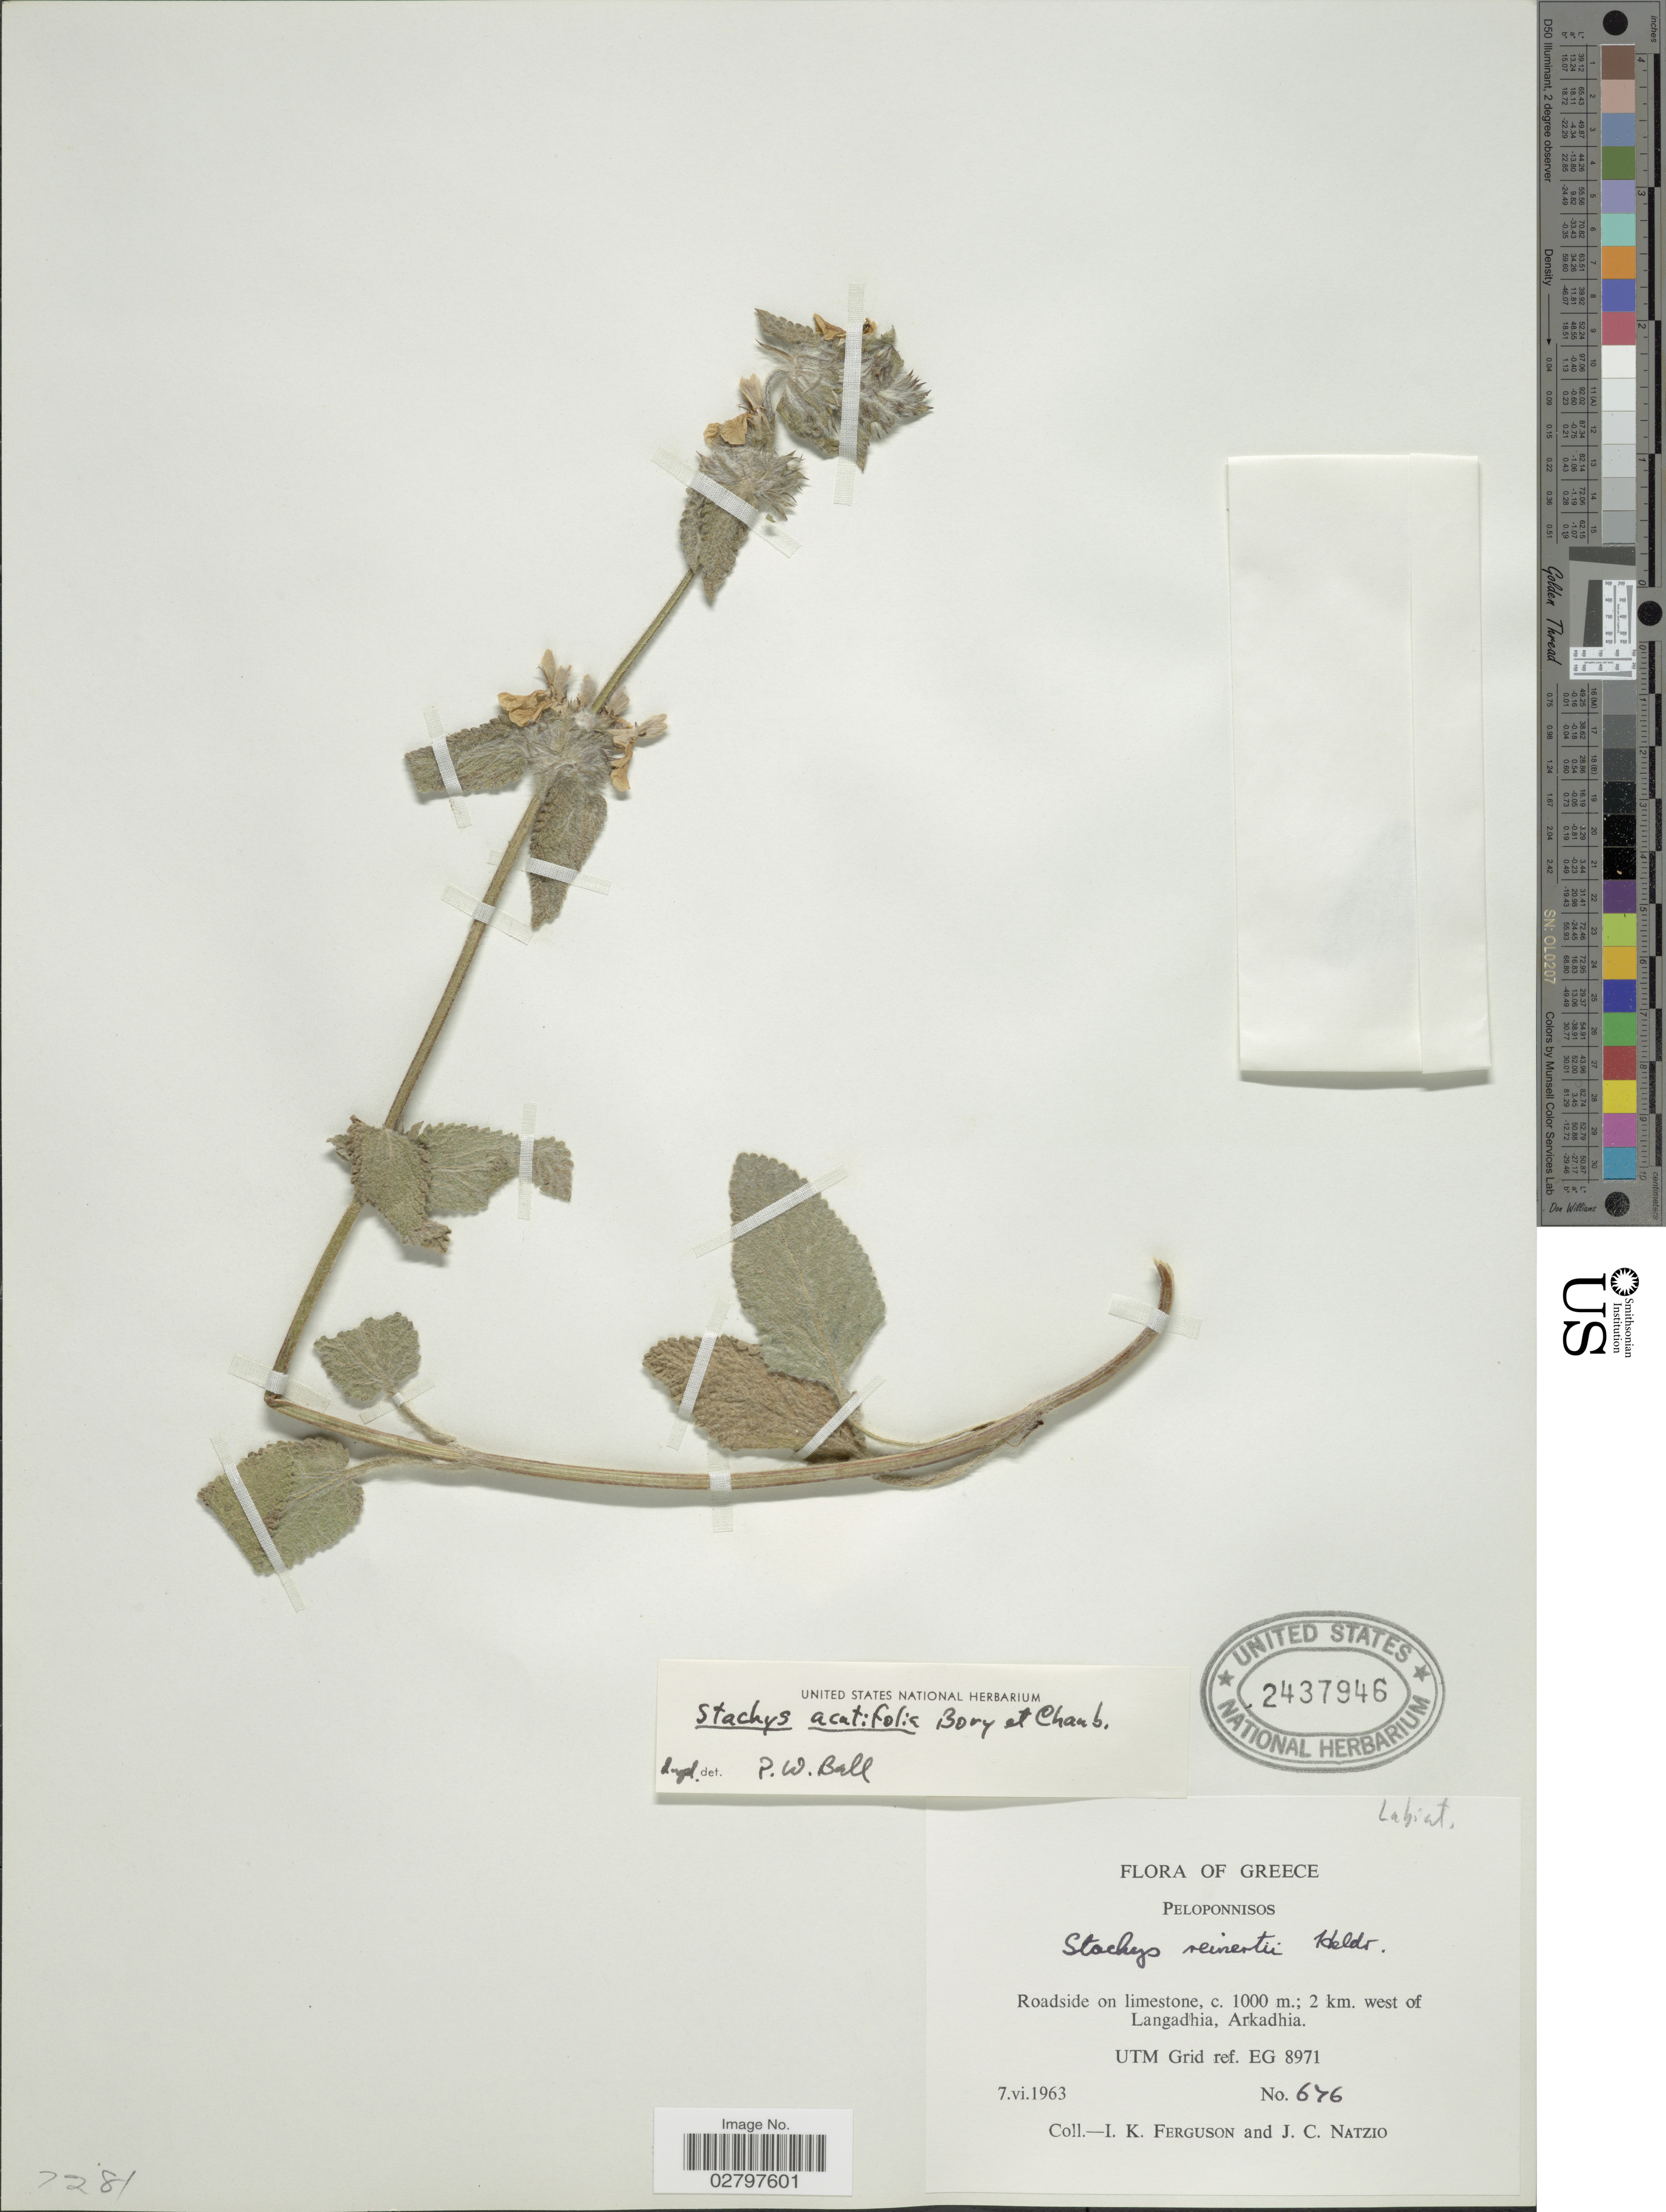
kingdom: Plantae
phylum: Tracheophyta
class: Magnoliopsida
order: Lamiales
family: Lamiaceae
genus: Stachys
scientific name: Stachys acutifolia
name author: Link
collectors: I. K. Ferguson & J. Natzio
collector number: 676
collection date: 1963-06-07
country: Greece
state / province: Peloponnese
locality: Peloponnisos, Roadside on limestone, 2 km. west of Langadhia, Arkadhia, UTM Grid ref. EG 8971.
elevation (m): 1000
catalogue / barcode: US 2437946